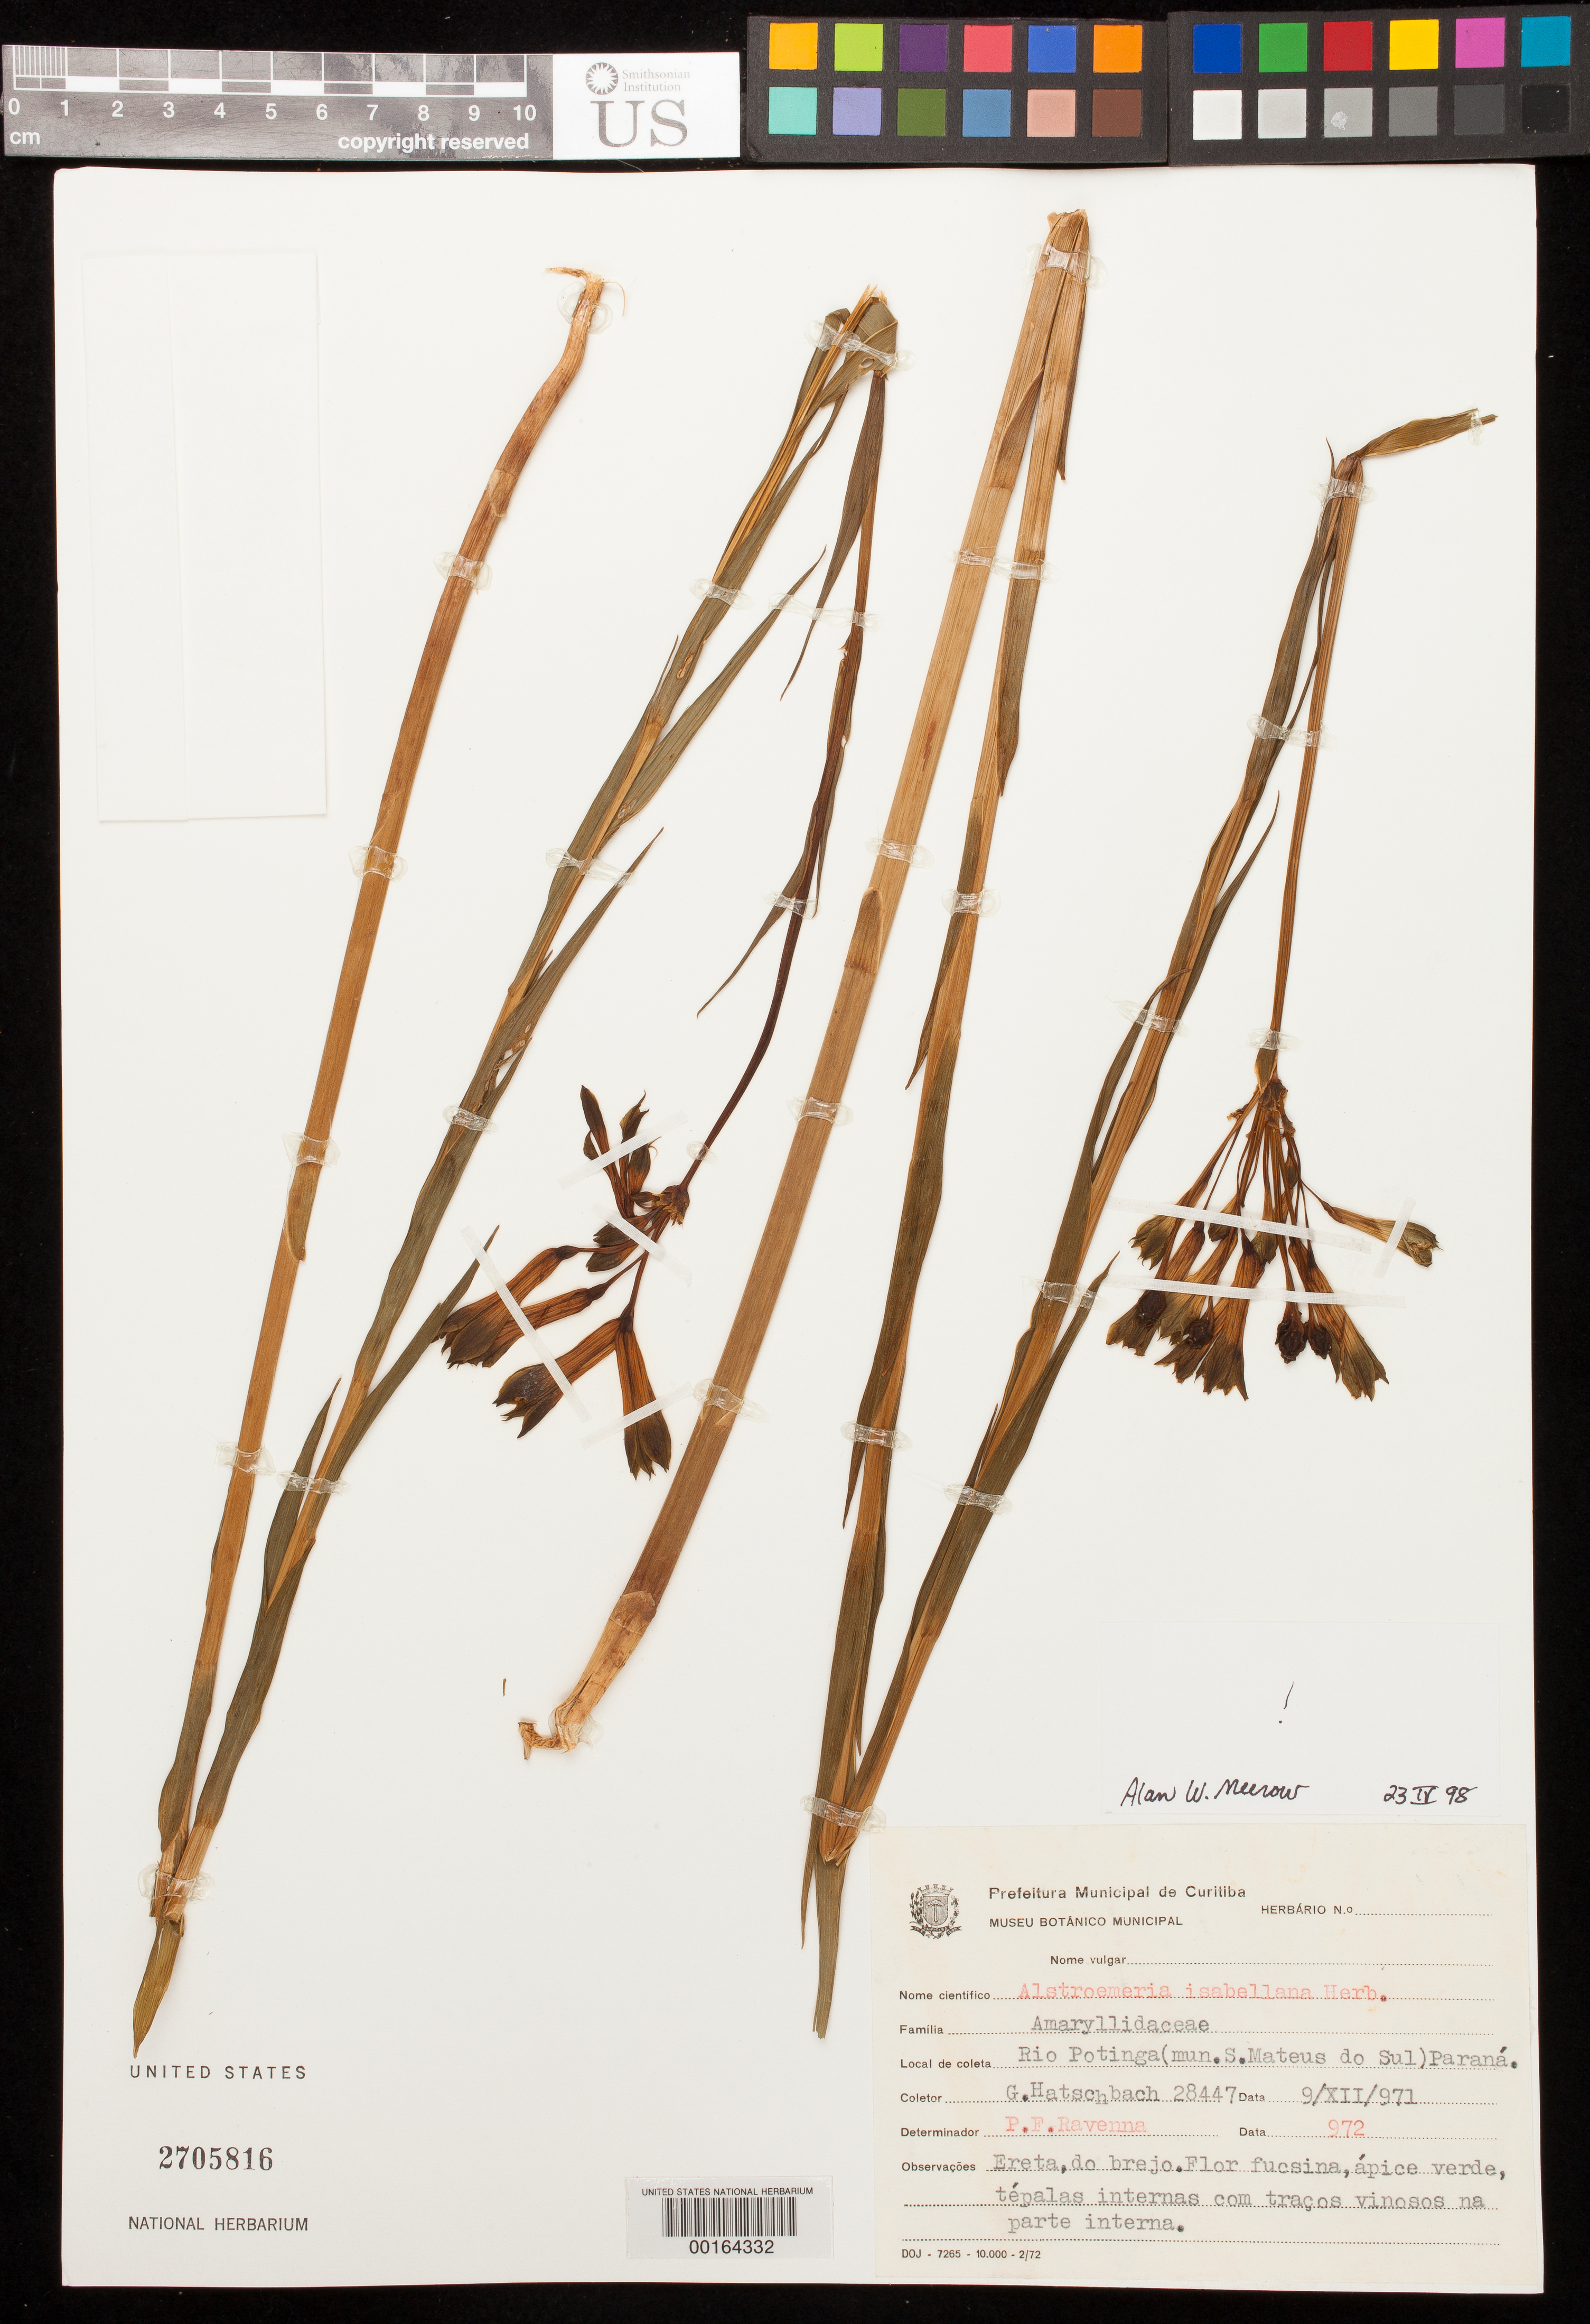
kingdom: Plantae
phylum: Tracheophyta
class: Liliopsida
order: Liliales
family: Alstroemeriaceae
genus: Alstroemeria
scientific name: Alstroemeria isabellana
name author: Herb.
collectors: G. Hatschbach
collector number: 28447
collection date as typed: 09 Jul 1971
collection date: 1971-07-09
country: Brazil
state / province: Paraná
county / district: São Mateus do Sul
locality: Rio potinga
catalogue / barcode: US 2705816